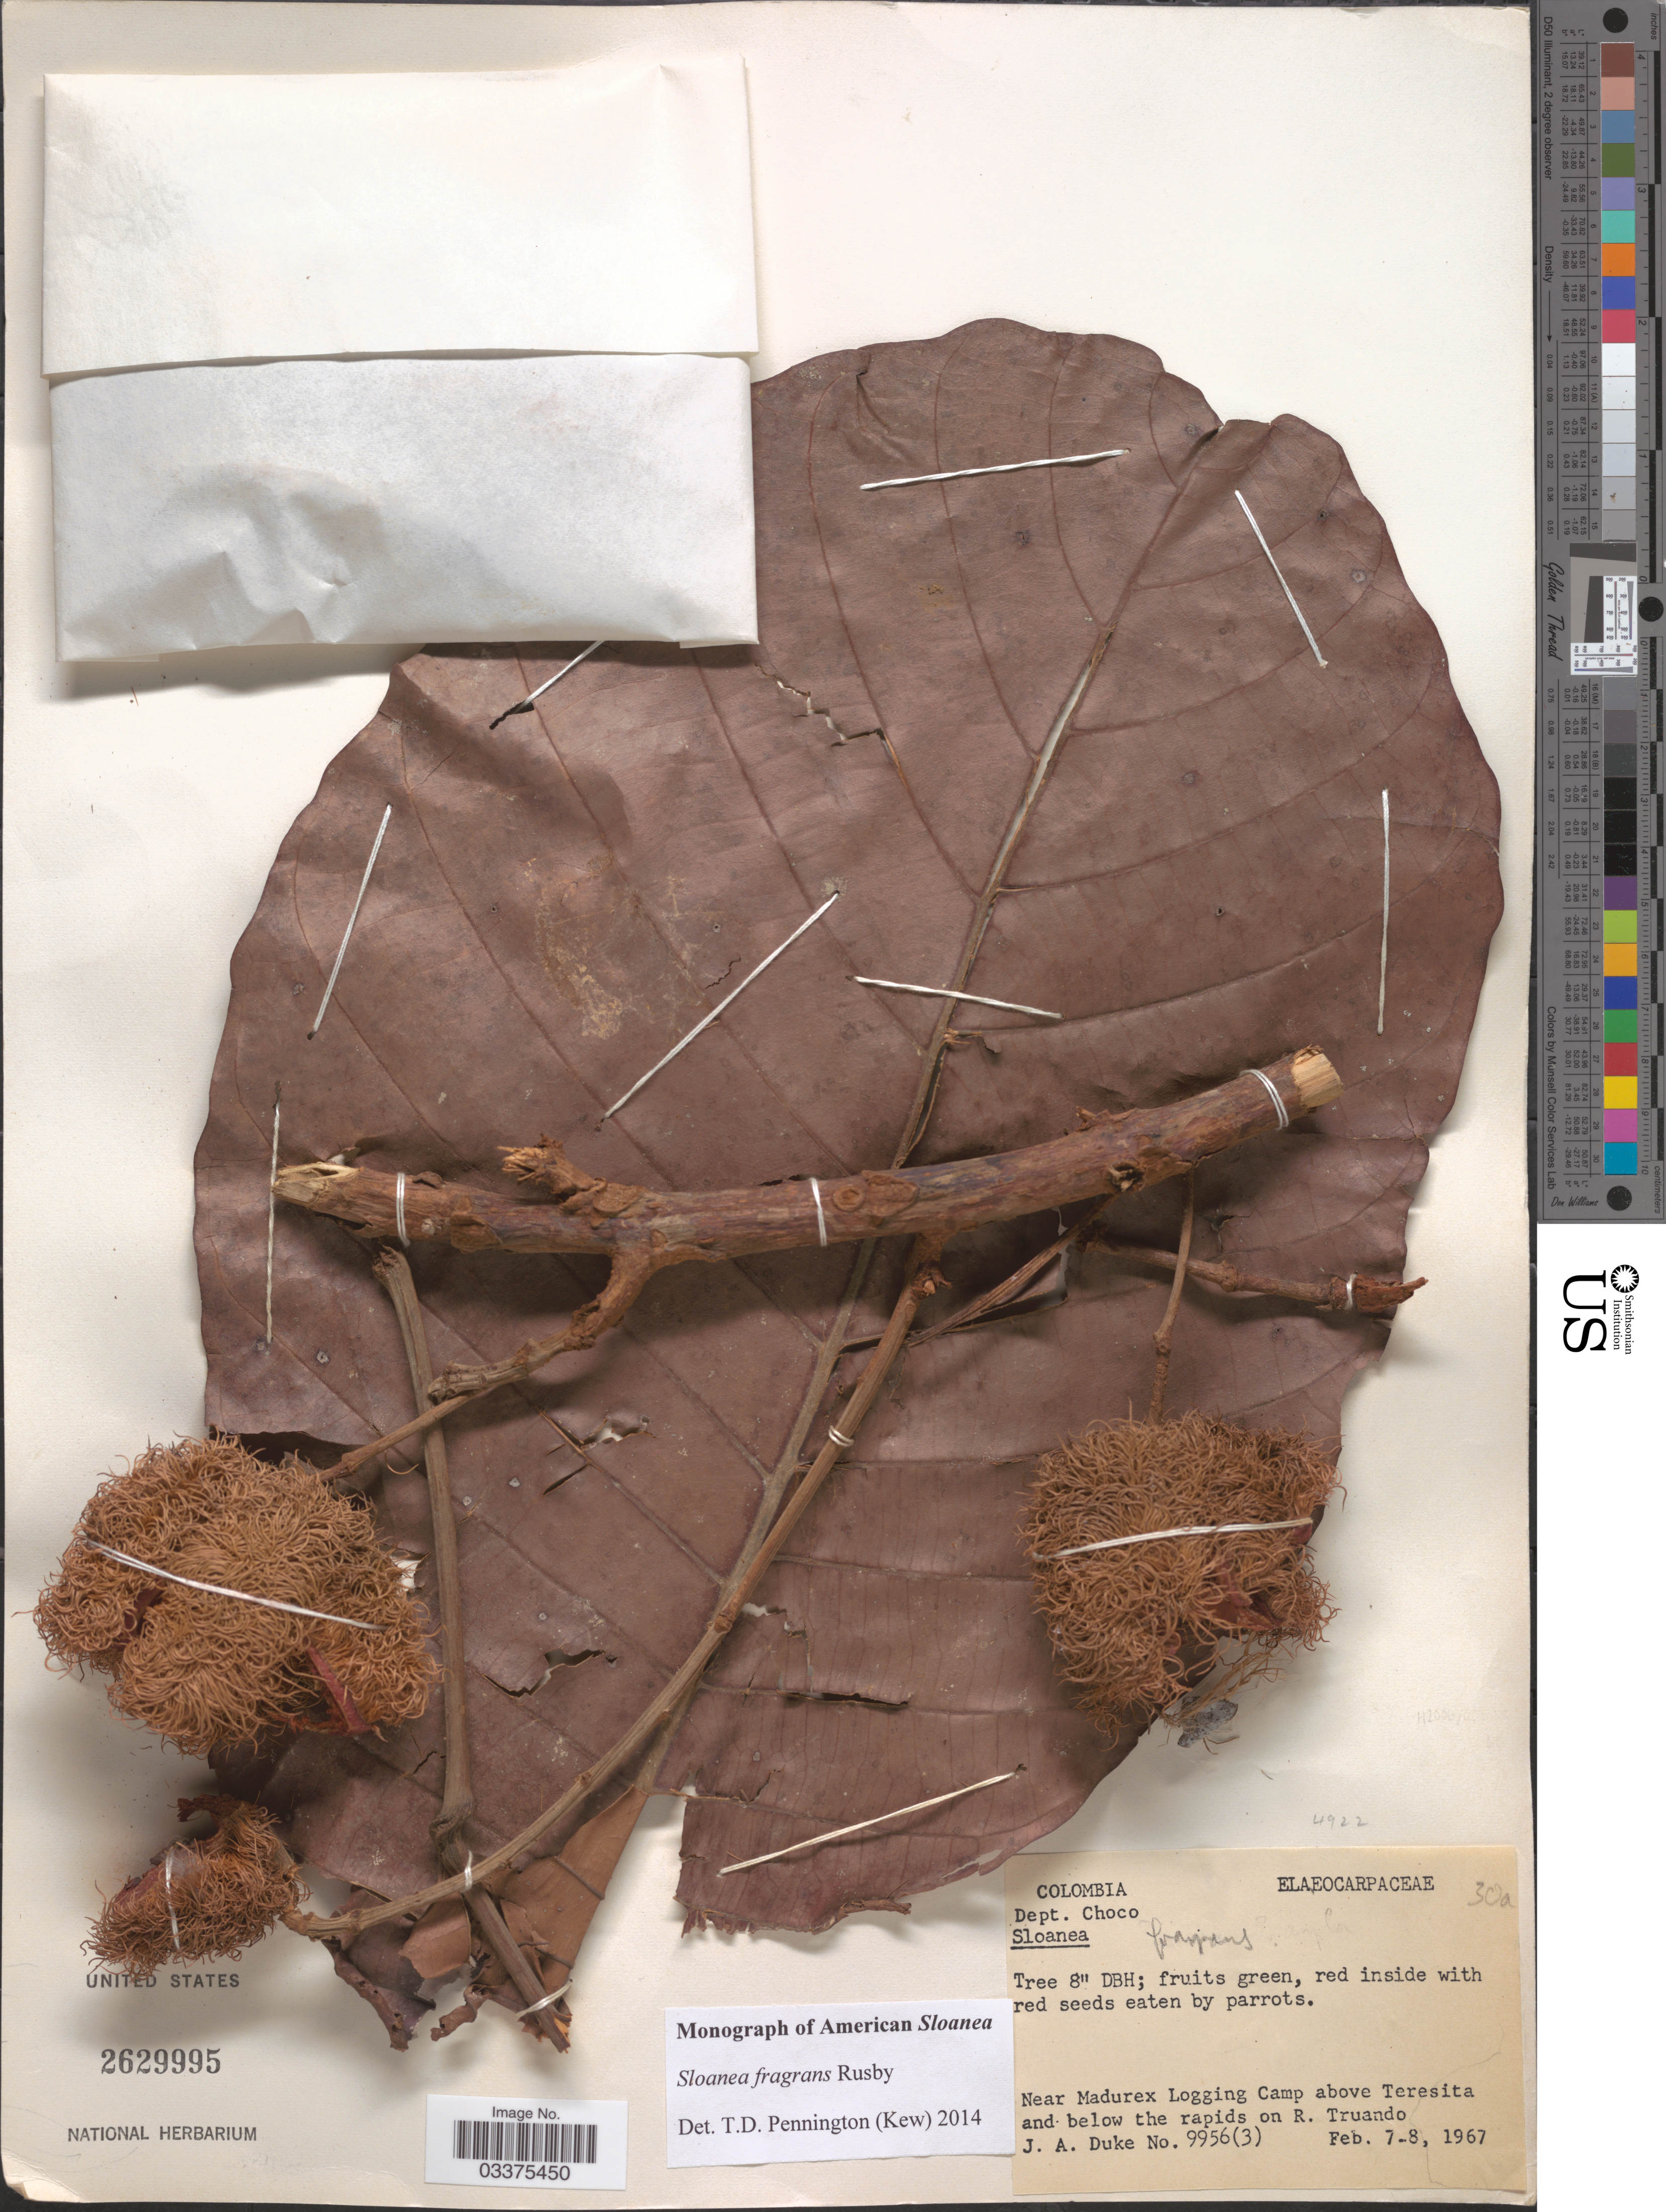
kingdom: Plantae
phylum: Tracheophyta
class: Magnoliopsida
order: Oxalidales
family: Elaeocarpaceae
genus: Sloanea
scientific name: Sloanea fragrans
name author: Rusby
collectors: J. A. Duke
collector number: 9956(3)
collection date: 1967-02-07/1967-02-08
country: Colombia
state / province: Chocó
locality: Dept. Choco. Near Madurex Logging Camp above Teresita and below the rapids on R. Truando.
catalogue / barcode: US 2629995